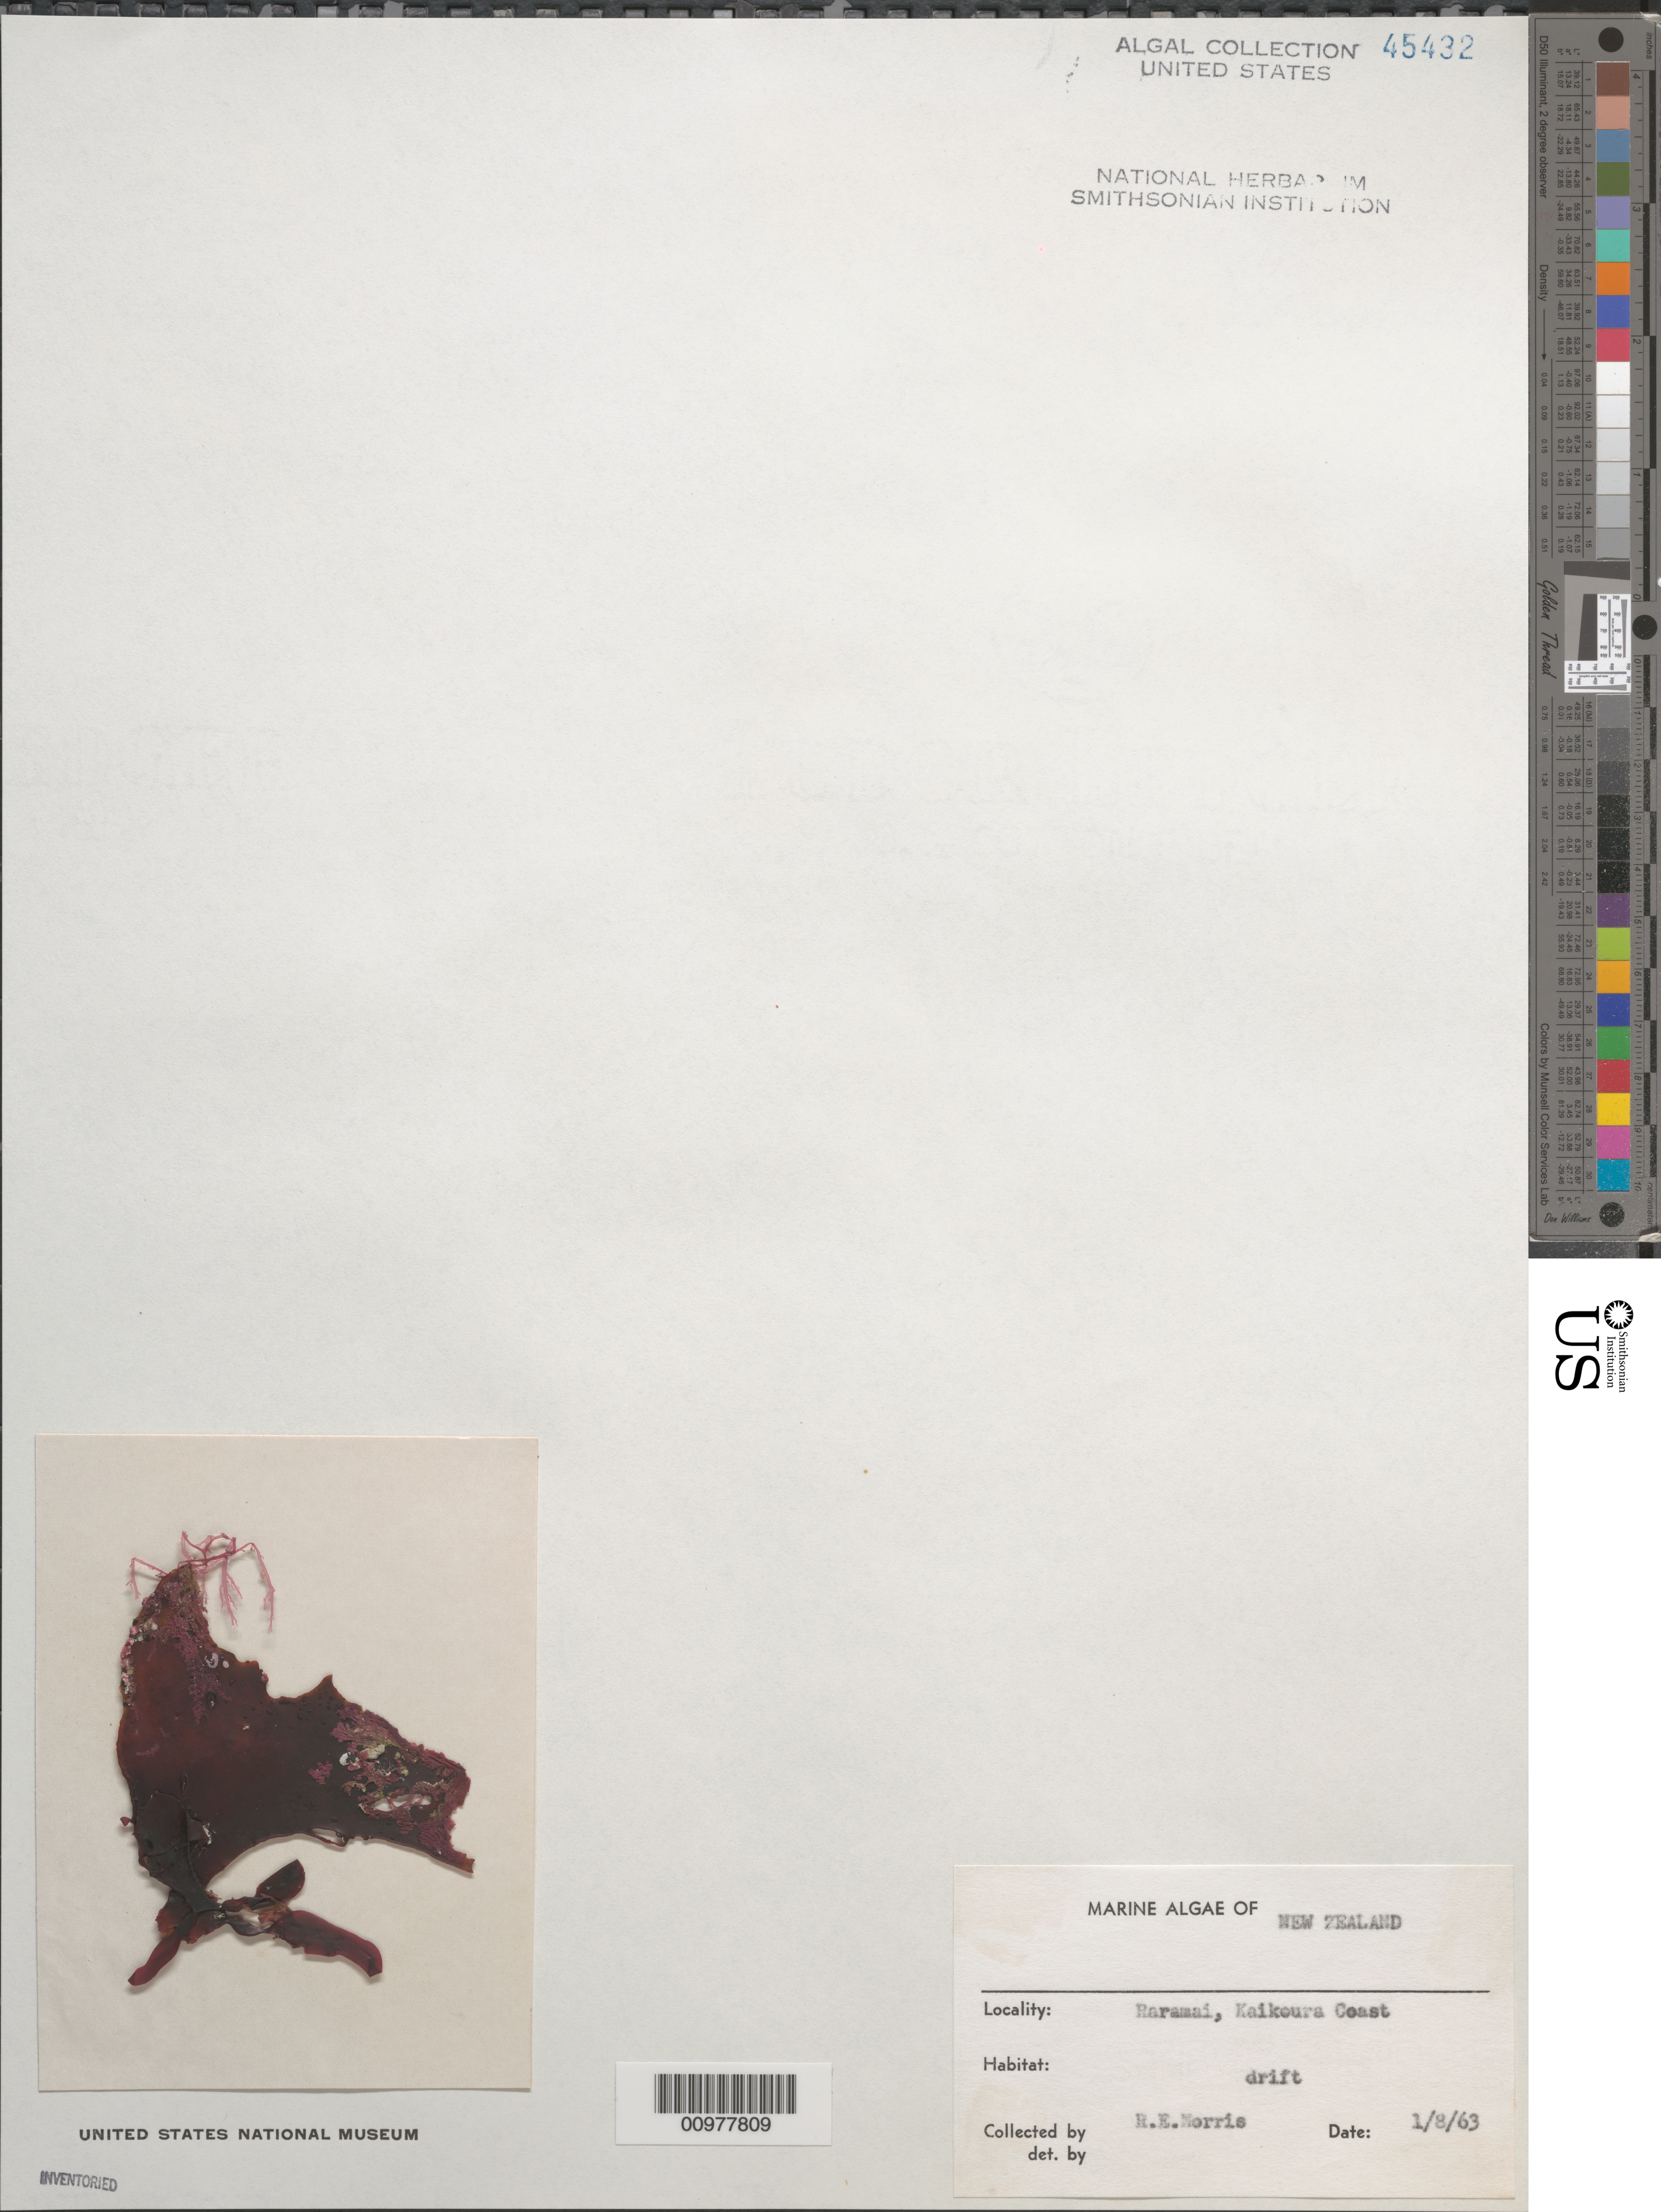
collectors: R. E. Norris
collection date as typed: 08 Jan 1963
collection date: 1963-01-08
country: New Zealand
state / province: Canterbury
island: South Island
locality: Raramai, Kaikoura coast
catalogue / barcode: US 45432